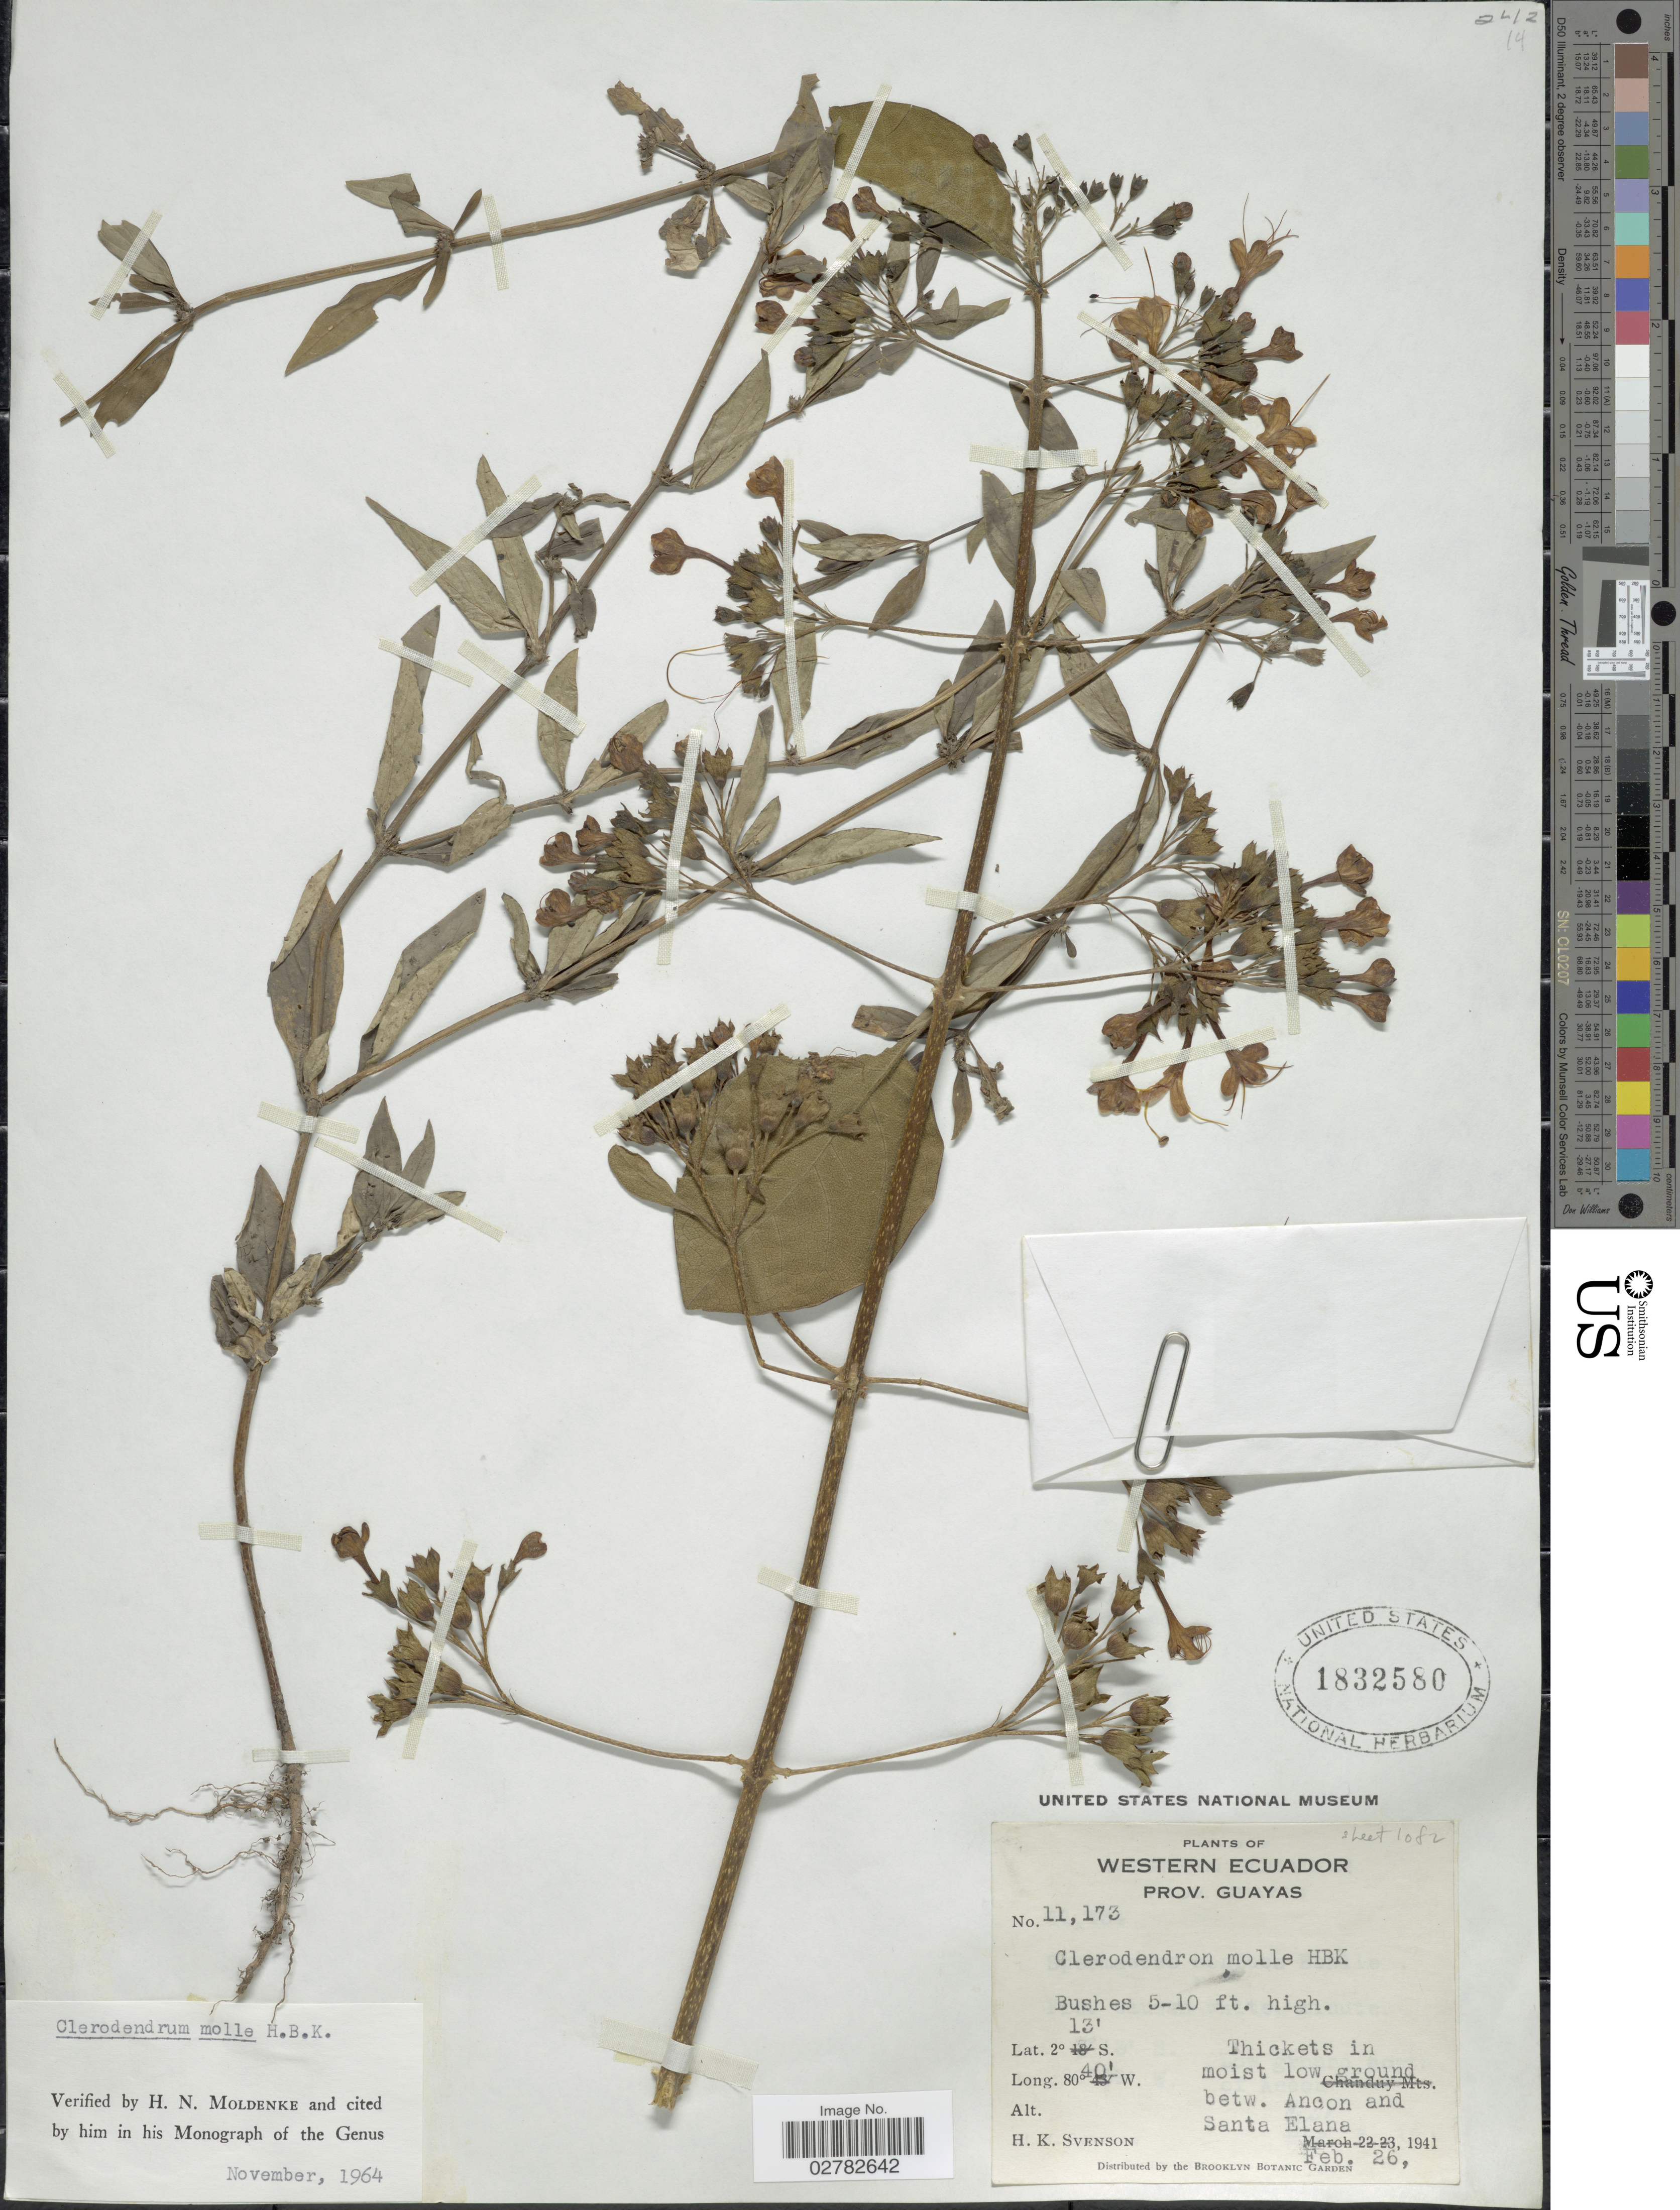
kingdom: Plantae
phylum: Tracheophyta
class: Magnoliopsida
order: Lamiales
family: Lamiaceae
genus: Clerodendrum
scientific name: Clerodendrum molle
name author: Kunth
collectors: H. K. Svenson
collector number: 11173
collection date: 1941-02-26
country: Ecuador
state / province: Guayas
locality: Western Ecuador. Prov. Guayas. Thickets in moist low ground betw. Ancon and Santa Elena.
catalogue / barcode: US 1832580